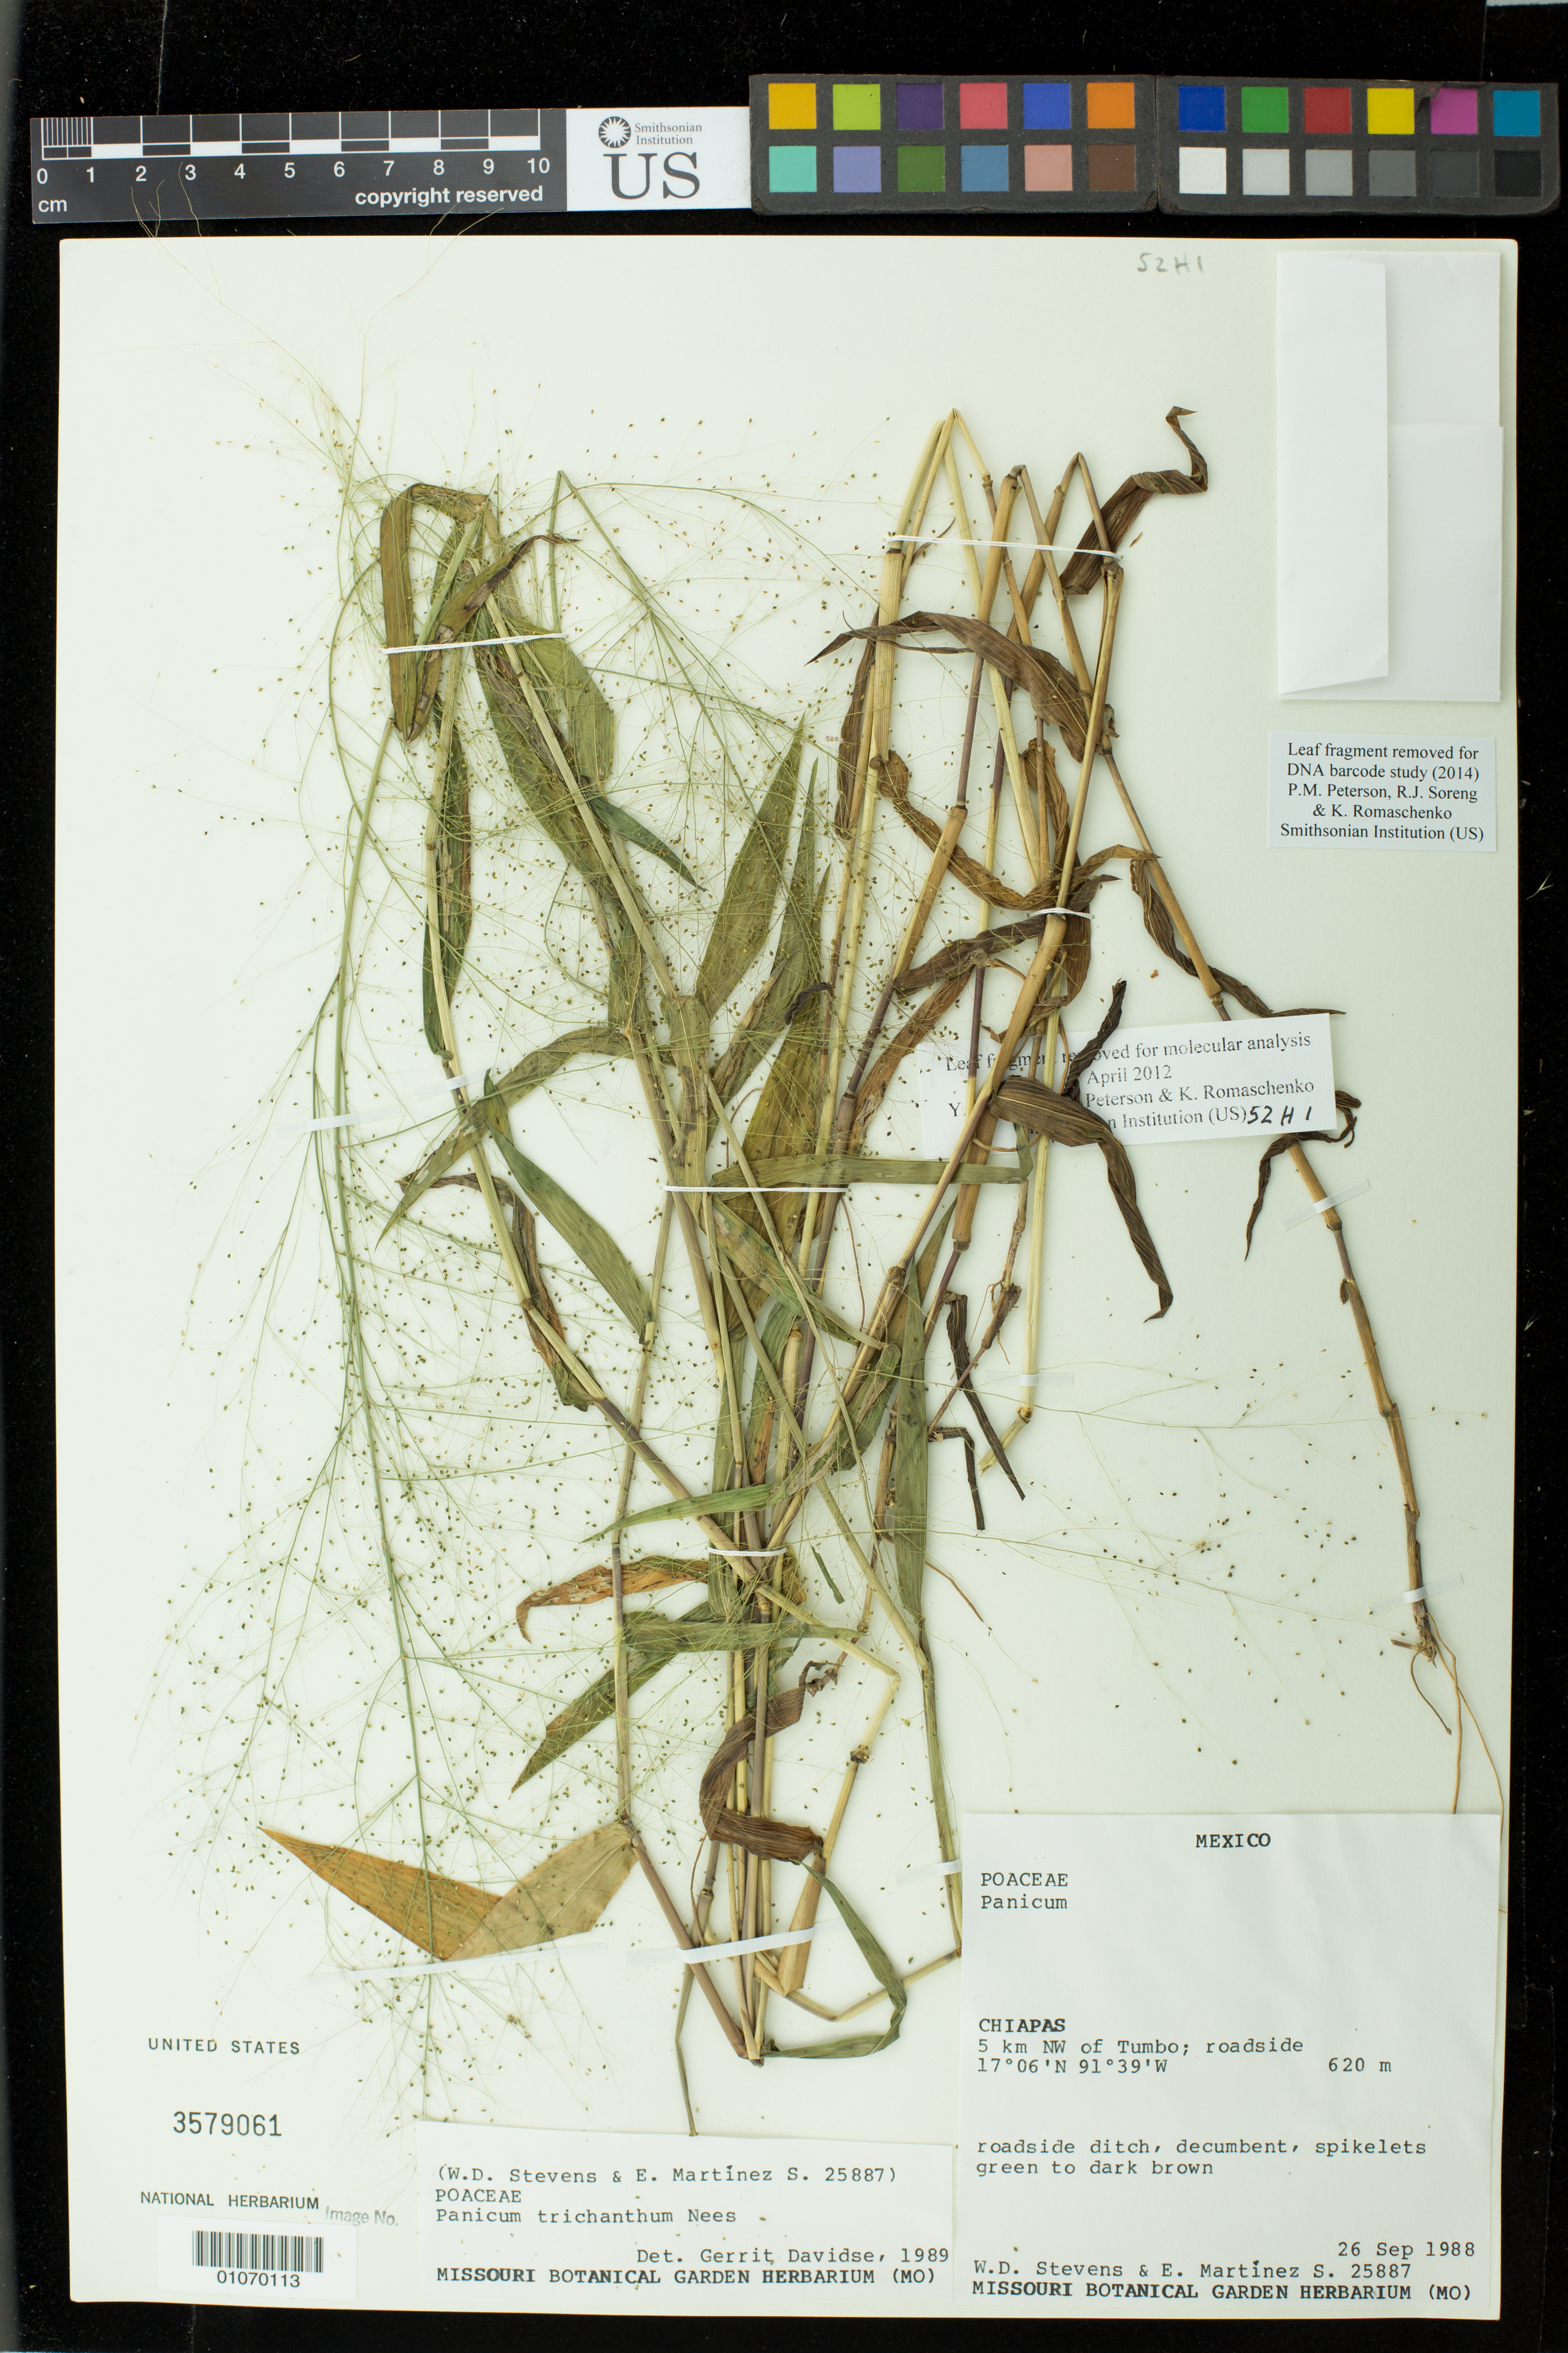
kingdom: Plantae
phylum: Tracheophyta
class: Liliopsida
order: Poales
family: Poaceae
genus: Panicum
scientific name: Panicum trichanthum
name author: Nees in Mart.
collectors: W. D. Stevens & E. M. Martínez S.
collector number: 25887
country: Mexico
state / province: Chiapas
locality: NW of Tumbo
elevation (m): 620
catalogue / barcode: US 3579061